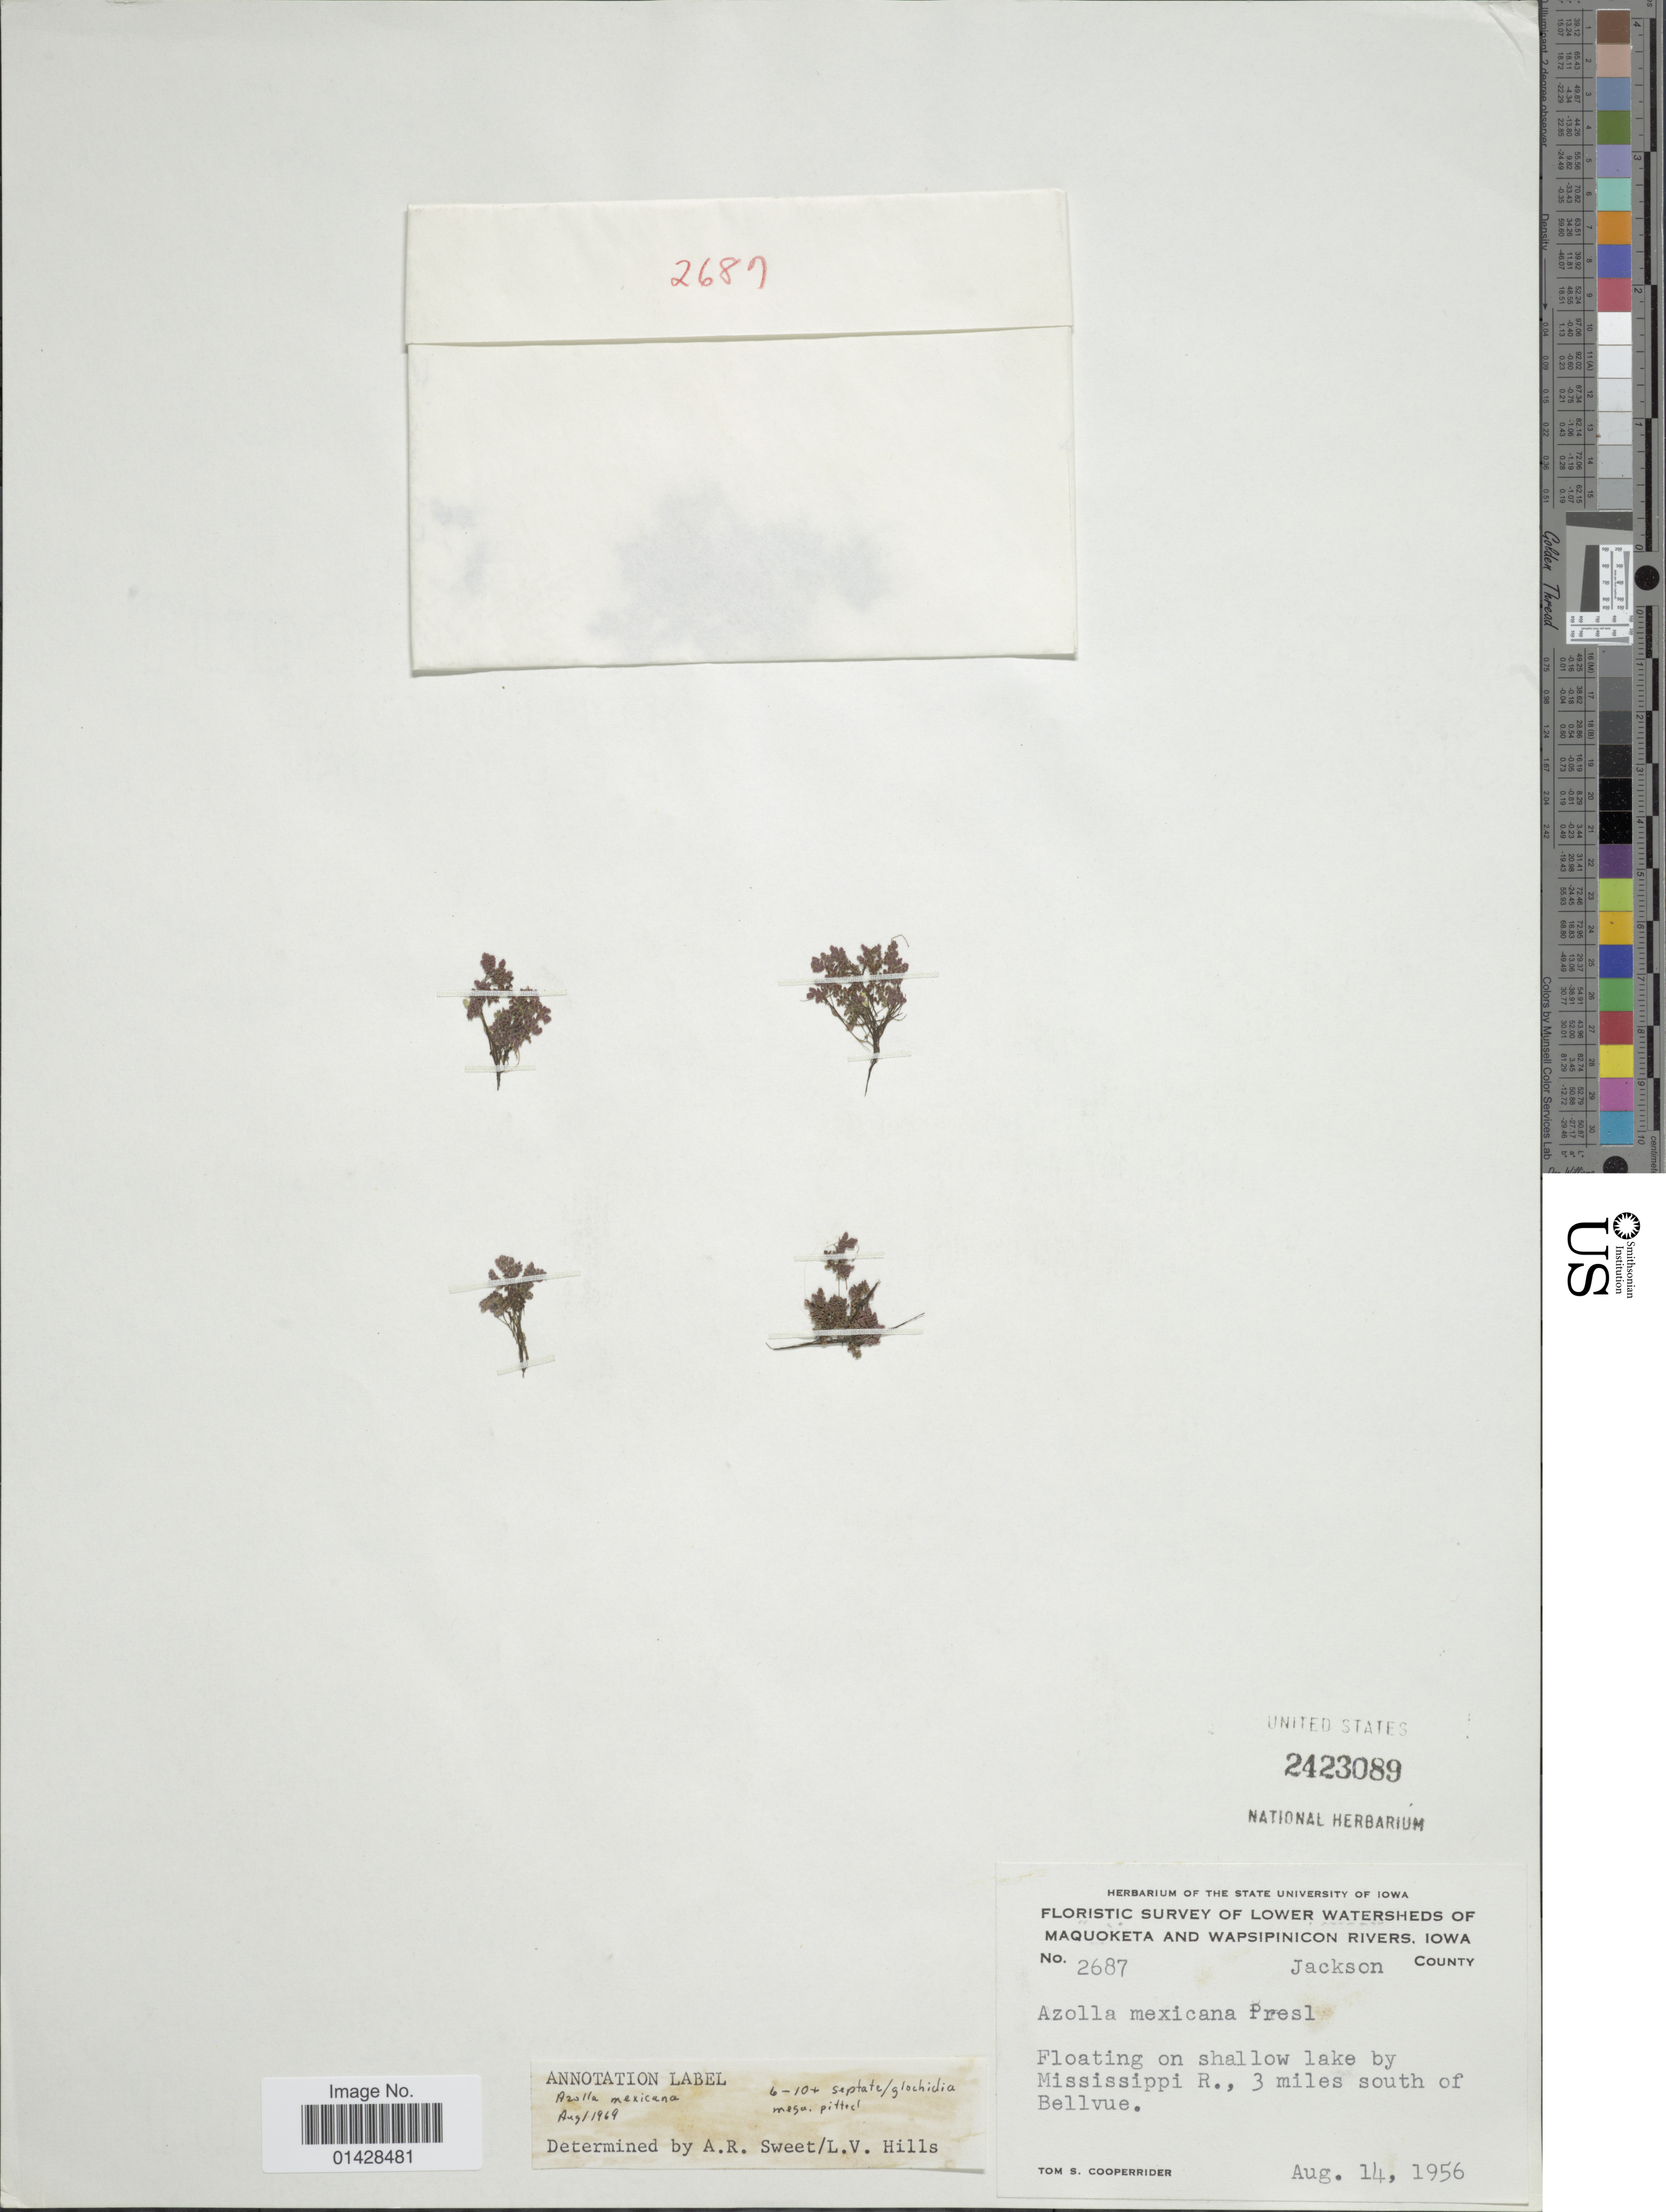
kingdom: Plantae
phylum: Tracheophyta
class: Polypodiopsida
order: Salviniales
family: Salviniaceae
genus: Azolla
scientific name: Azolla mexicana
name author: C. Presl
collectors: T. S. Cooperrider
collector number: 2687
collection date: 1956-08-14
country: United States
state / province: Iowa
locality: Lower Watersheds of Maquoketa and Wapspinicon Rivers, Jackson County, Floating on shallow lake by Mississippi R., 3 miles south of Bellvue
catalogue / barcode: US 2423089